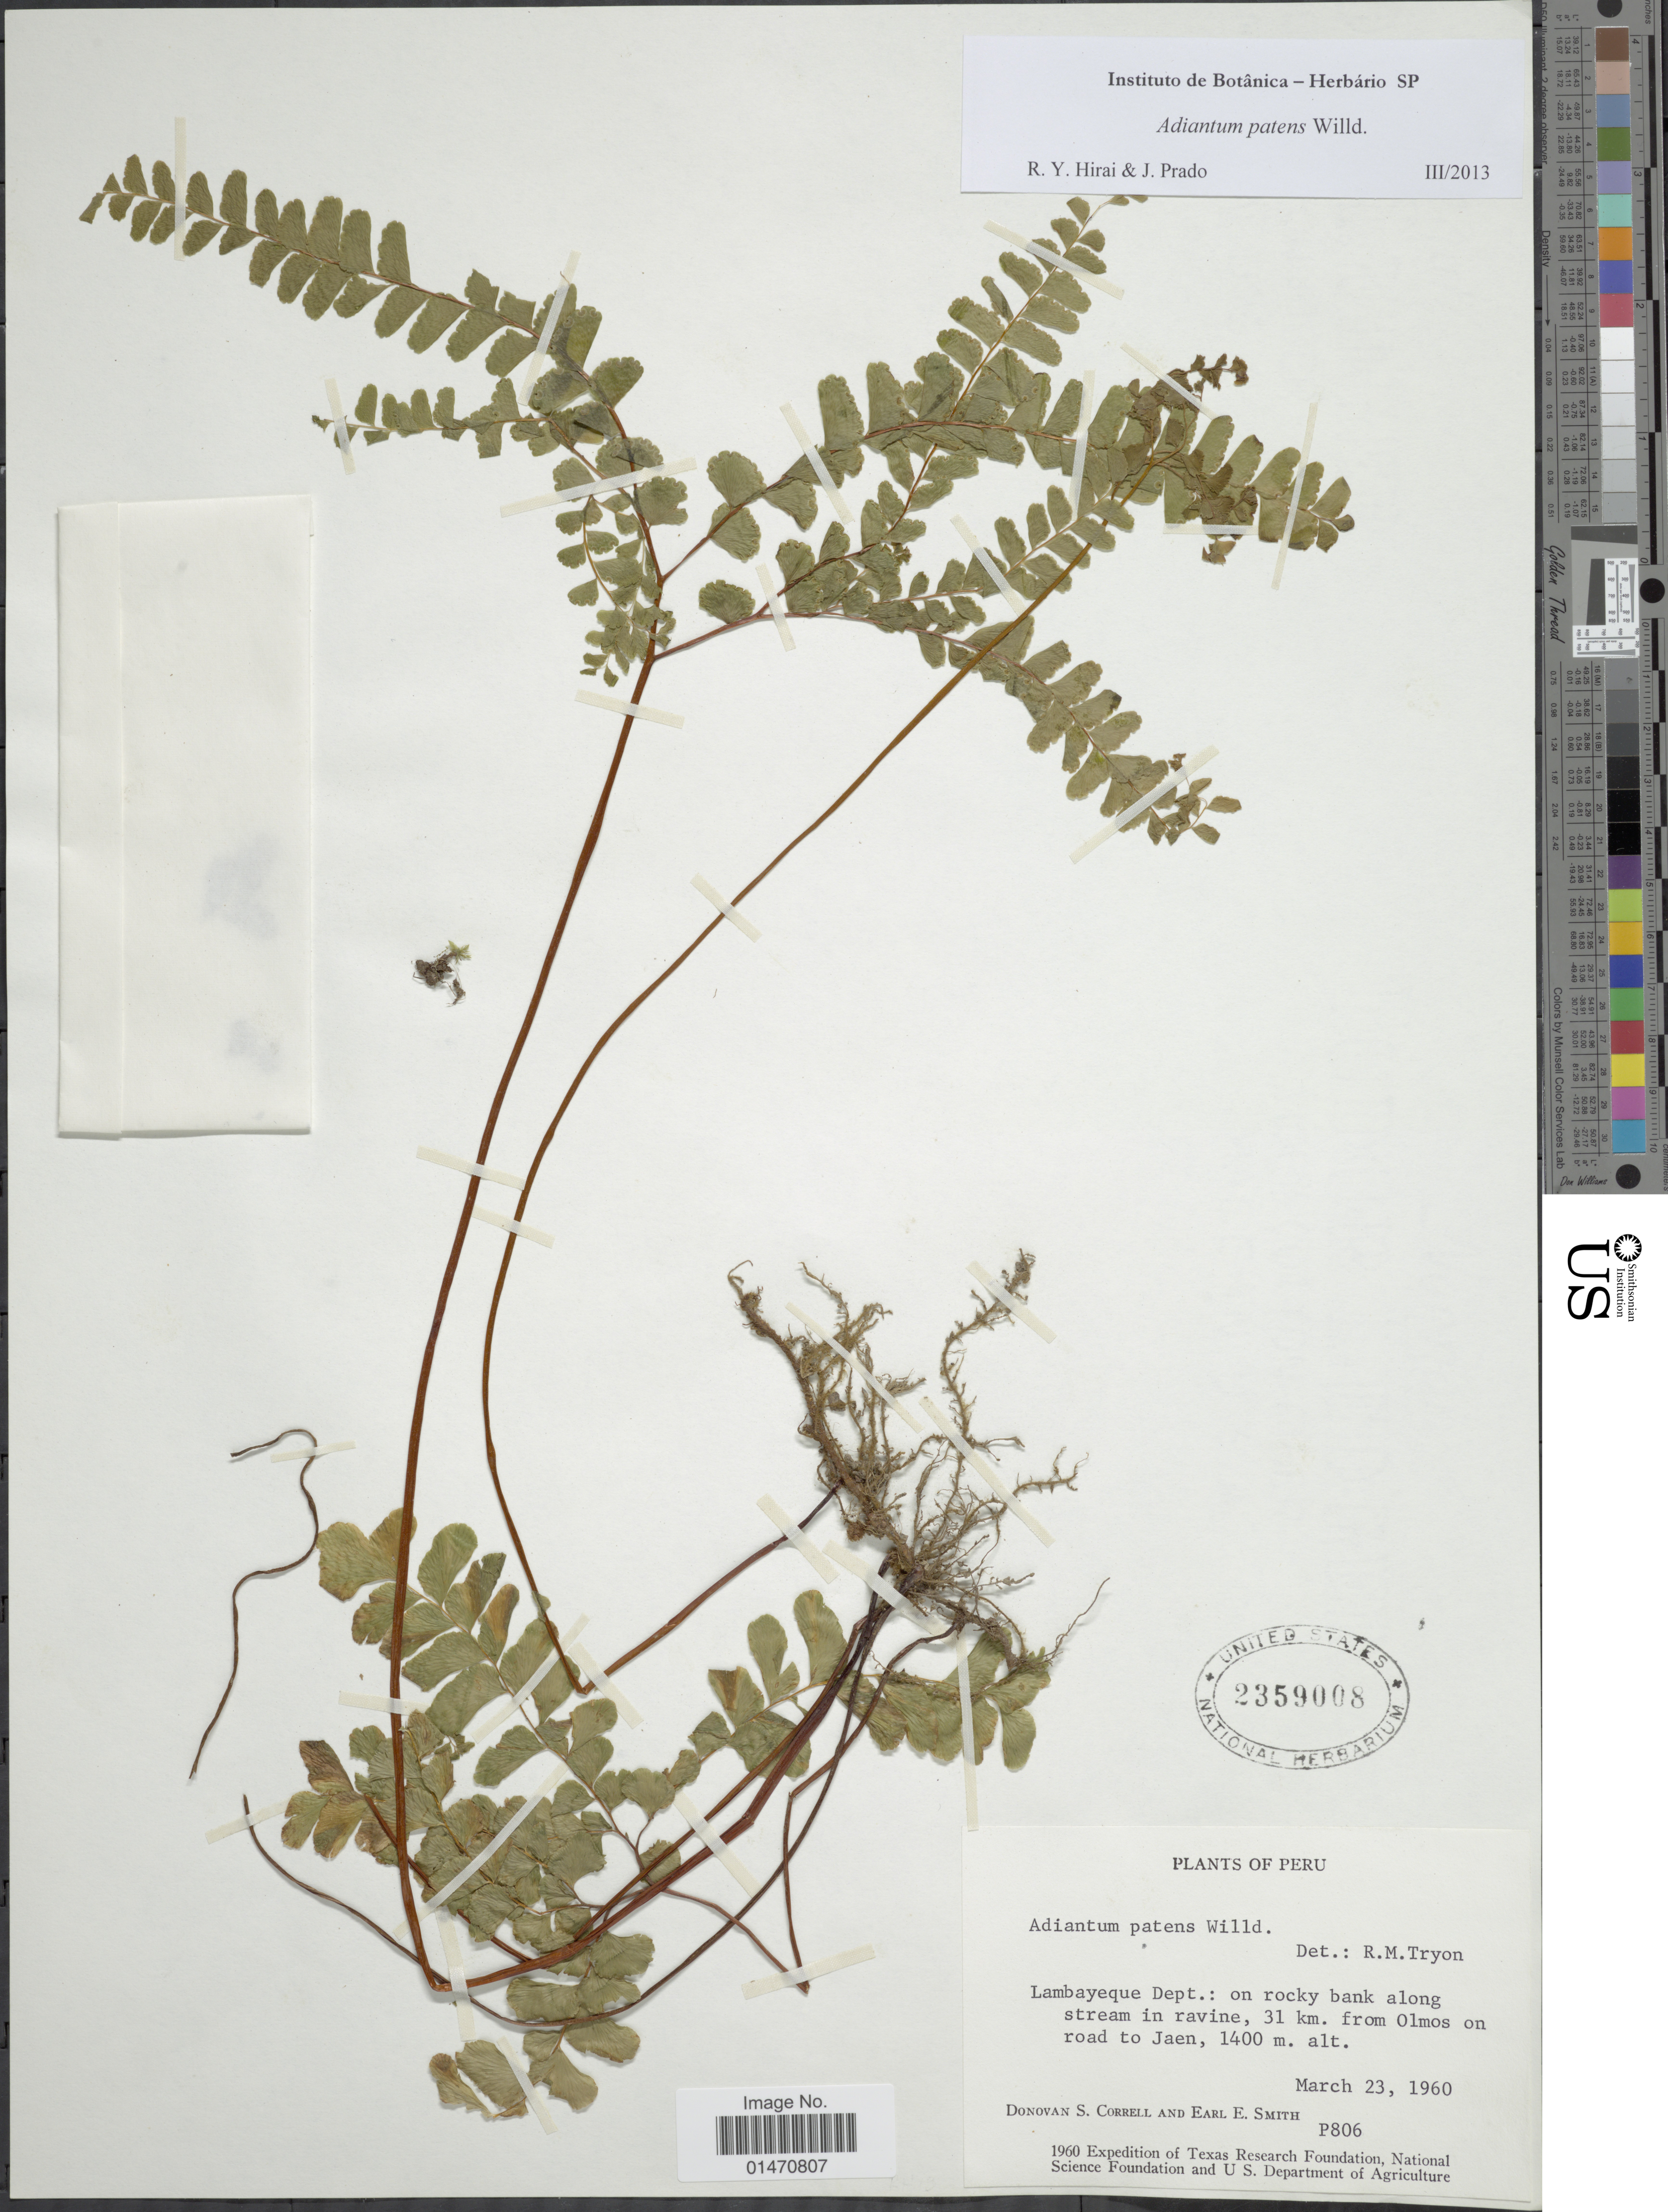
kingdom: Plantae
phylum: Tracheophyta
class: Polypodiopsida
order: Polypodiales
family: Pteridaceae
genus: Adiantum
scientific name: Adiantum patens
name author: Willd.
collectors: D. S. Correll & E. E. Smith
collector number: P806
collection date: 1960-03-23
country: Peru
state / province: Lambayeque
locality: Lambayeque dept.: on rocky bank along stream in ravine, 31km from Olmos on road to Jaen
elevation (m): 1400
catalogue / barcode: US 2359008